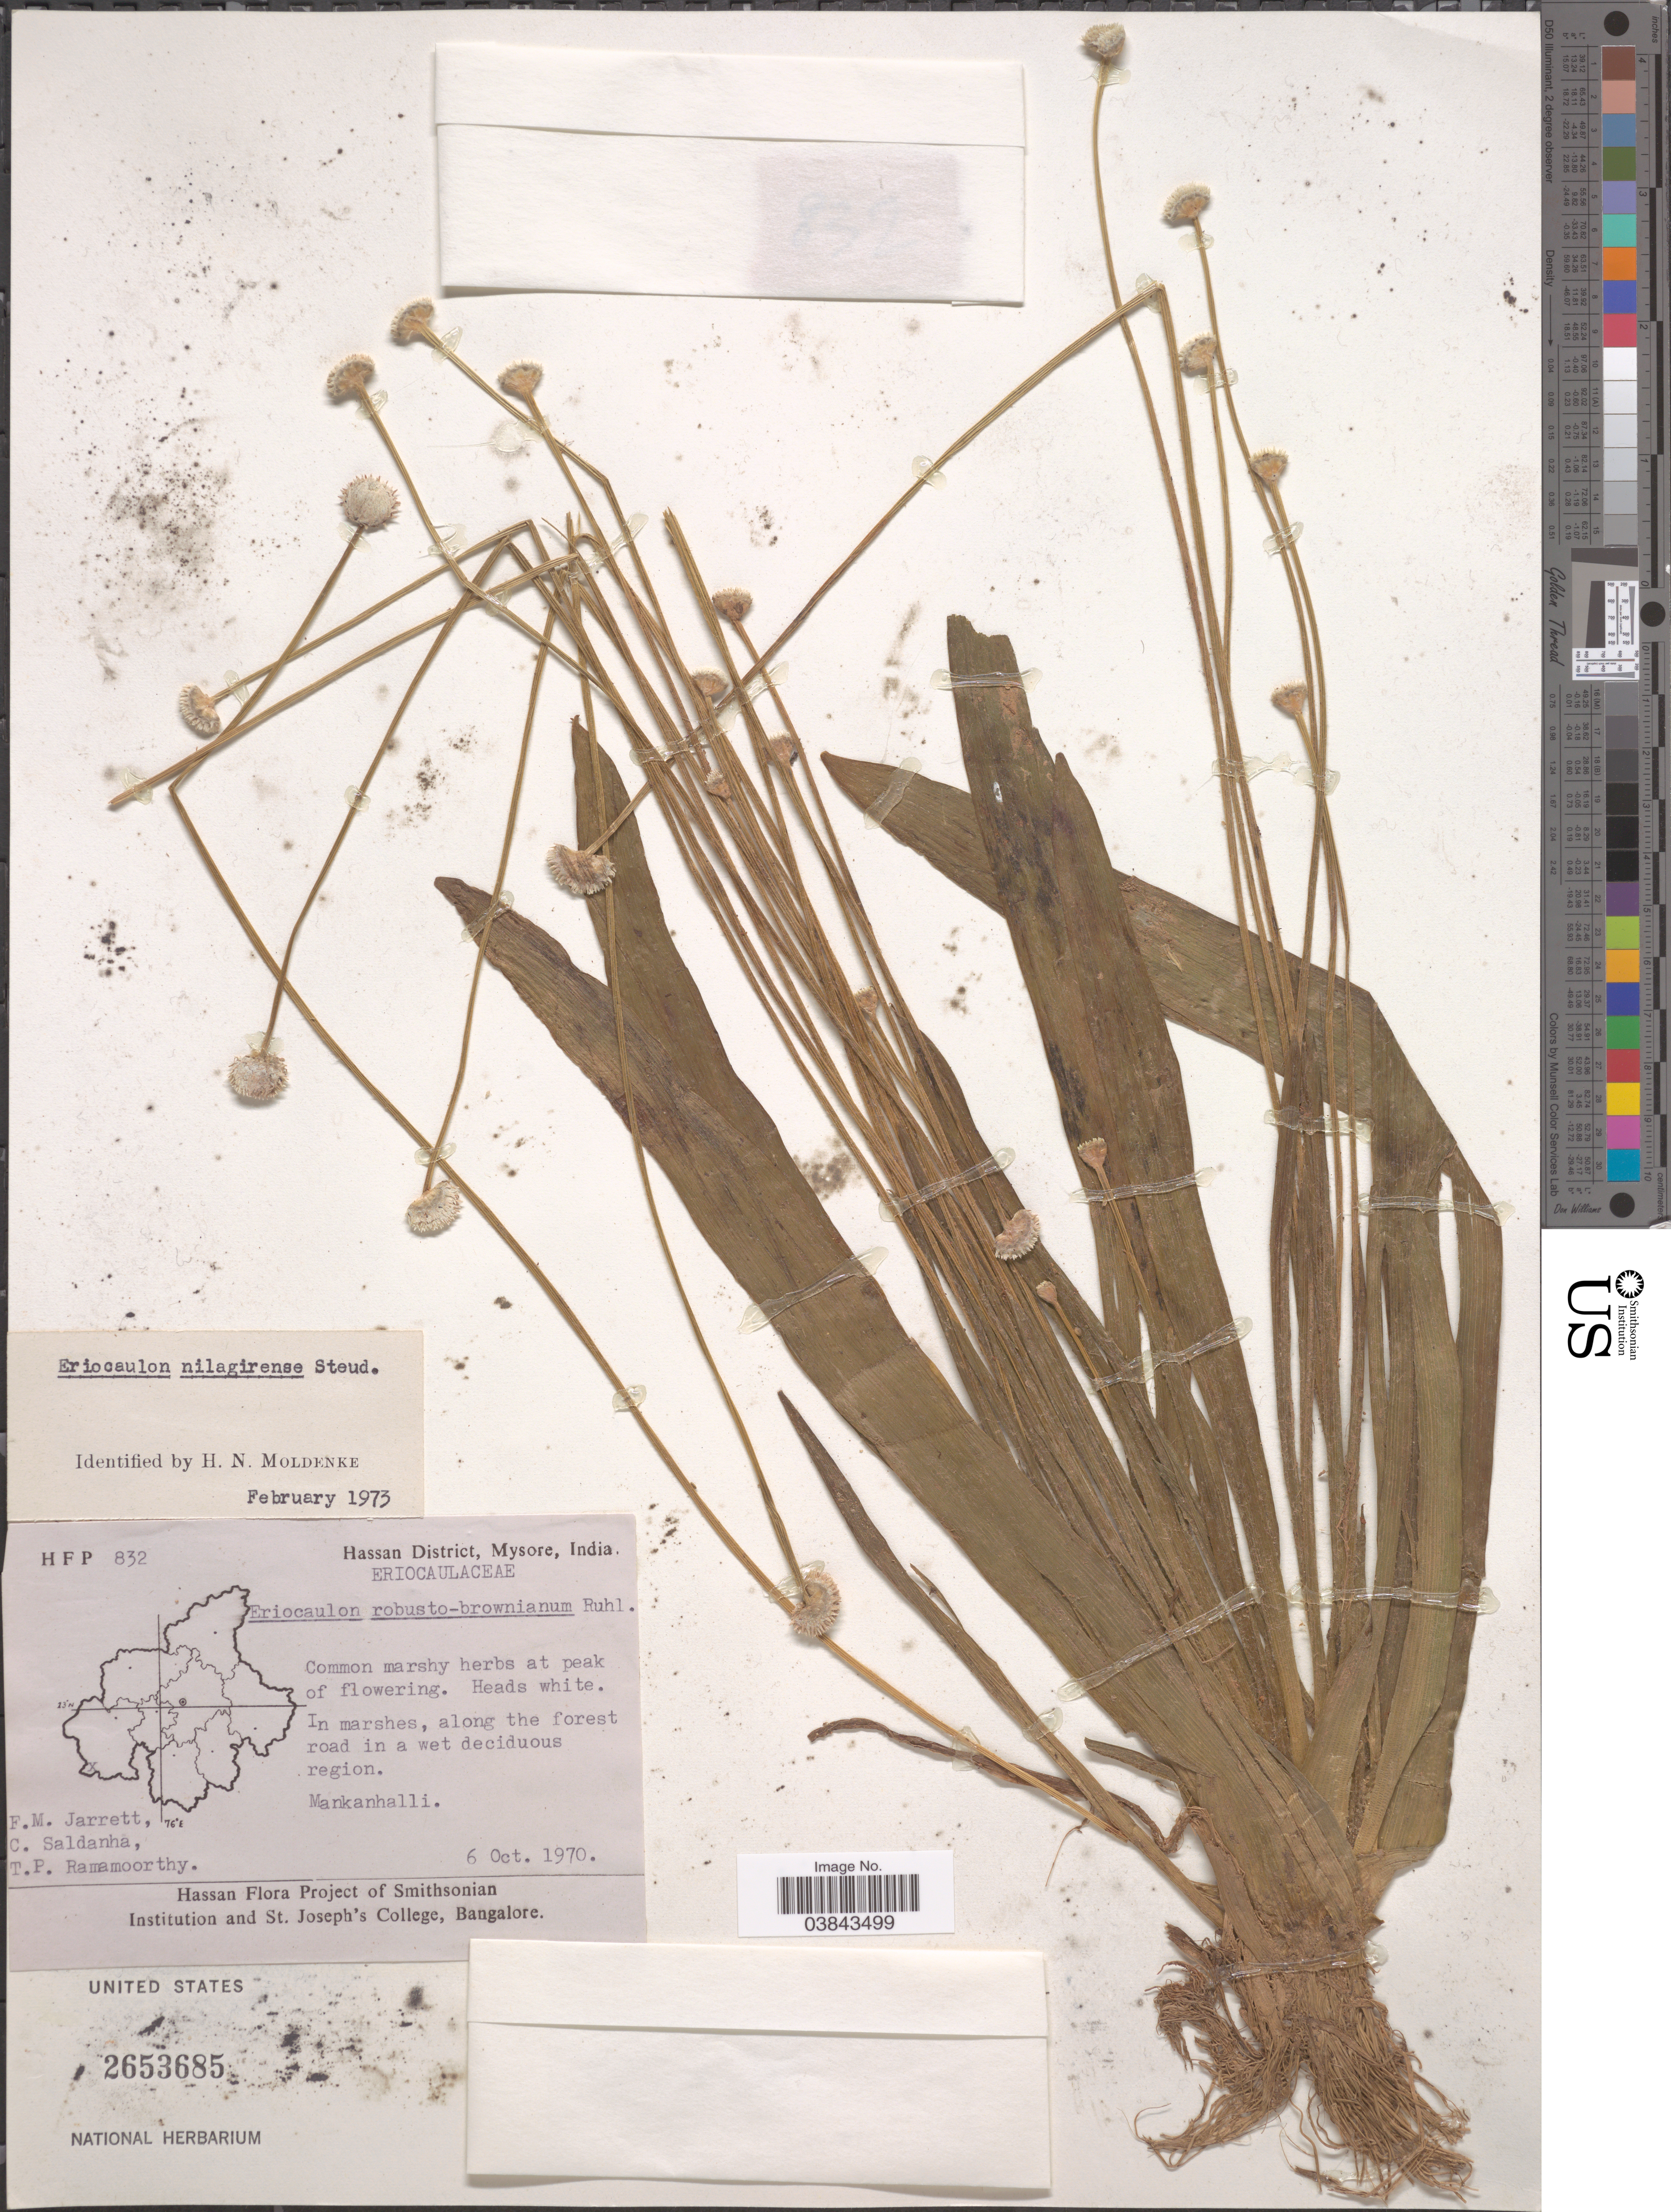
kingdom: Plantae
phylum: Tracheophyta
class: Liliopsida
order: Poales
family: Eriocaulaceae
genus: Eriocaulon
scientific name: Eriocaulon brownianum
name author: Mart.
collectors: F. M. Jarrett, C. Saldanha & T. P. Ramamoorthy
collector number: HFP 832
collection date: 1970-10-06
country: India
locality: Hassan District, Mysore. Mankanhalli.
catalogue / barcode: US 2653685